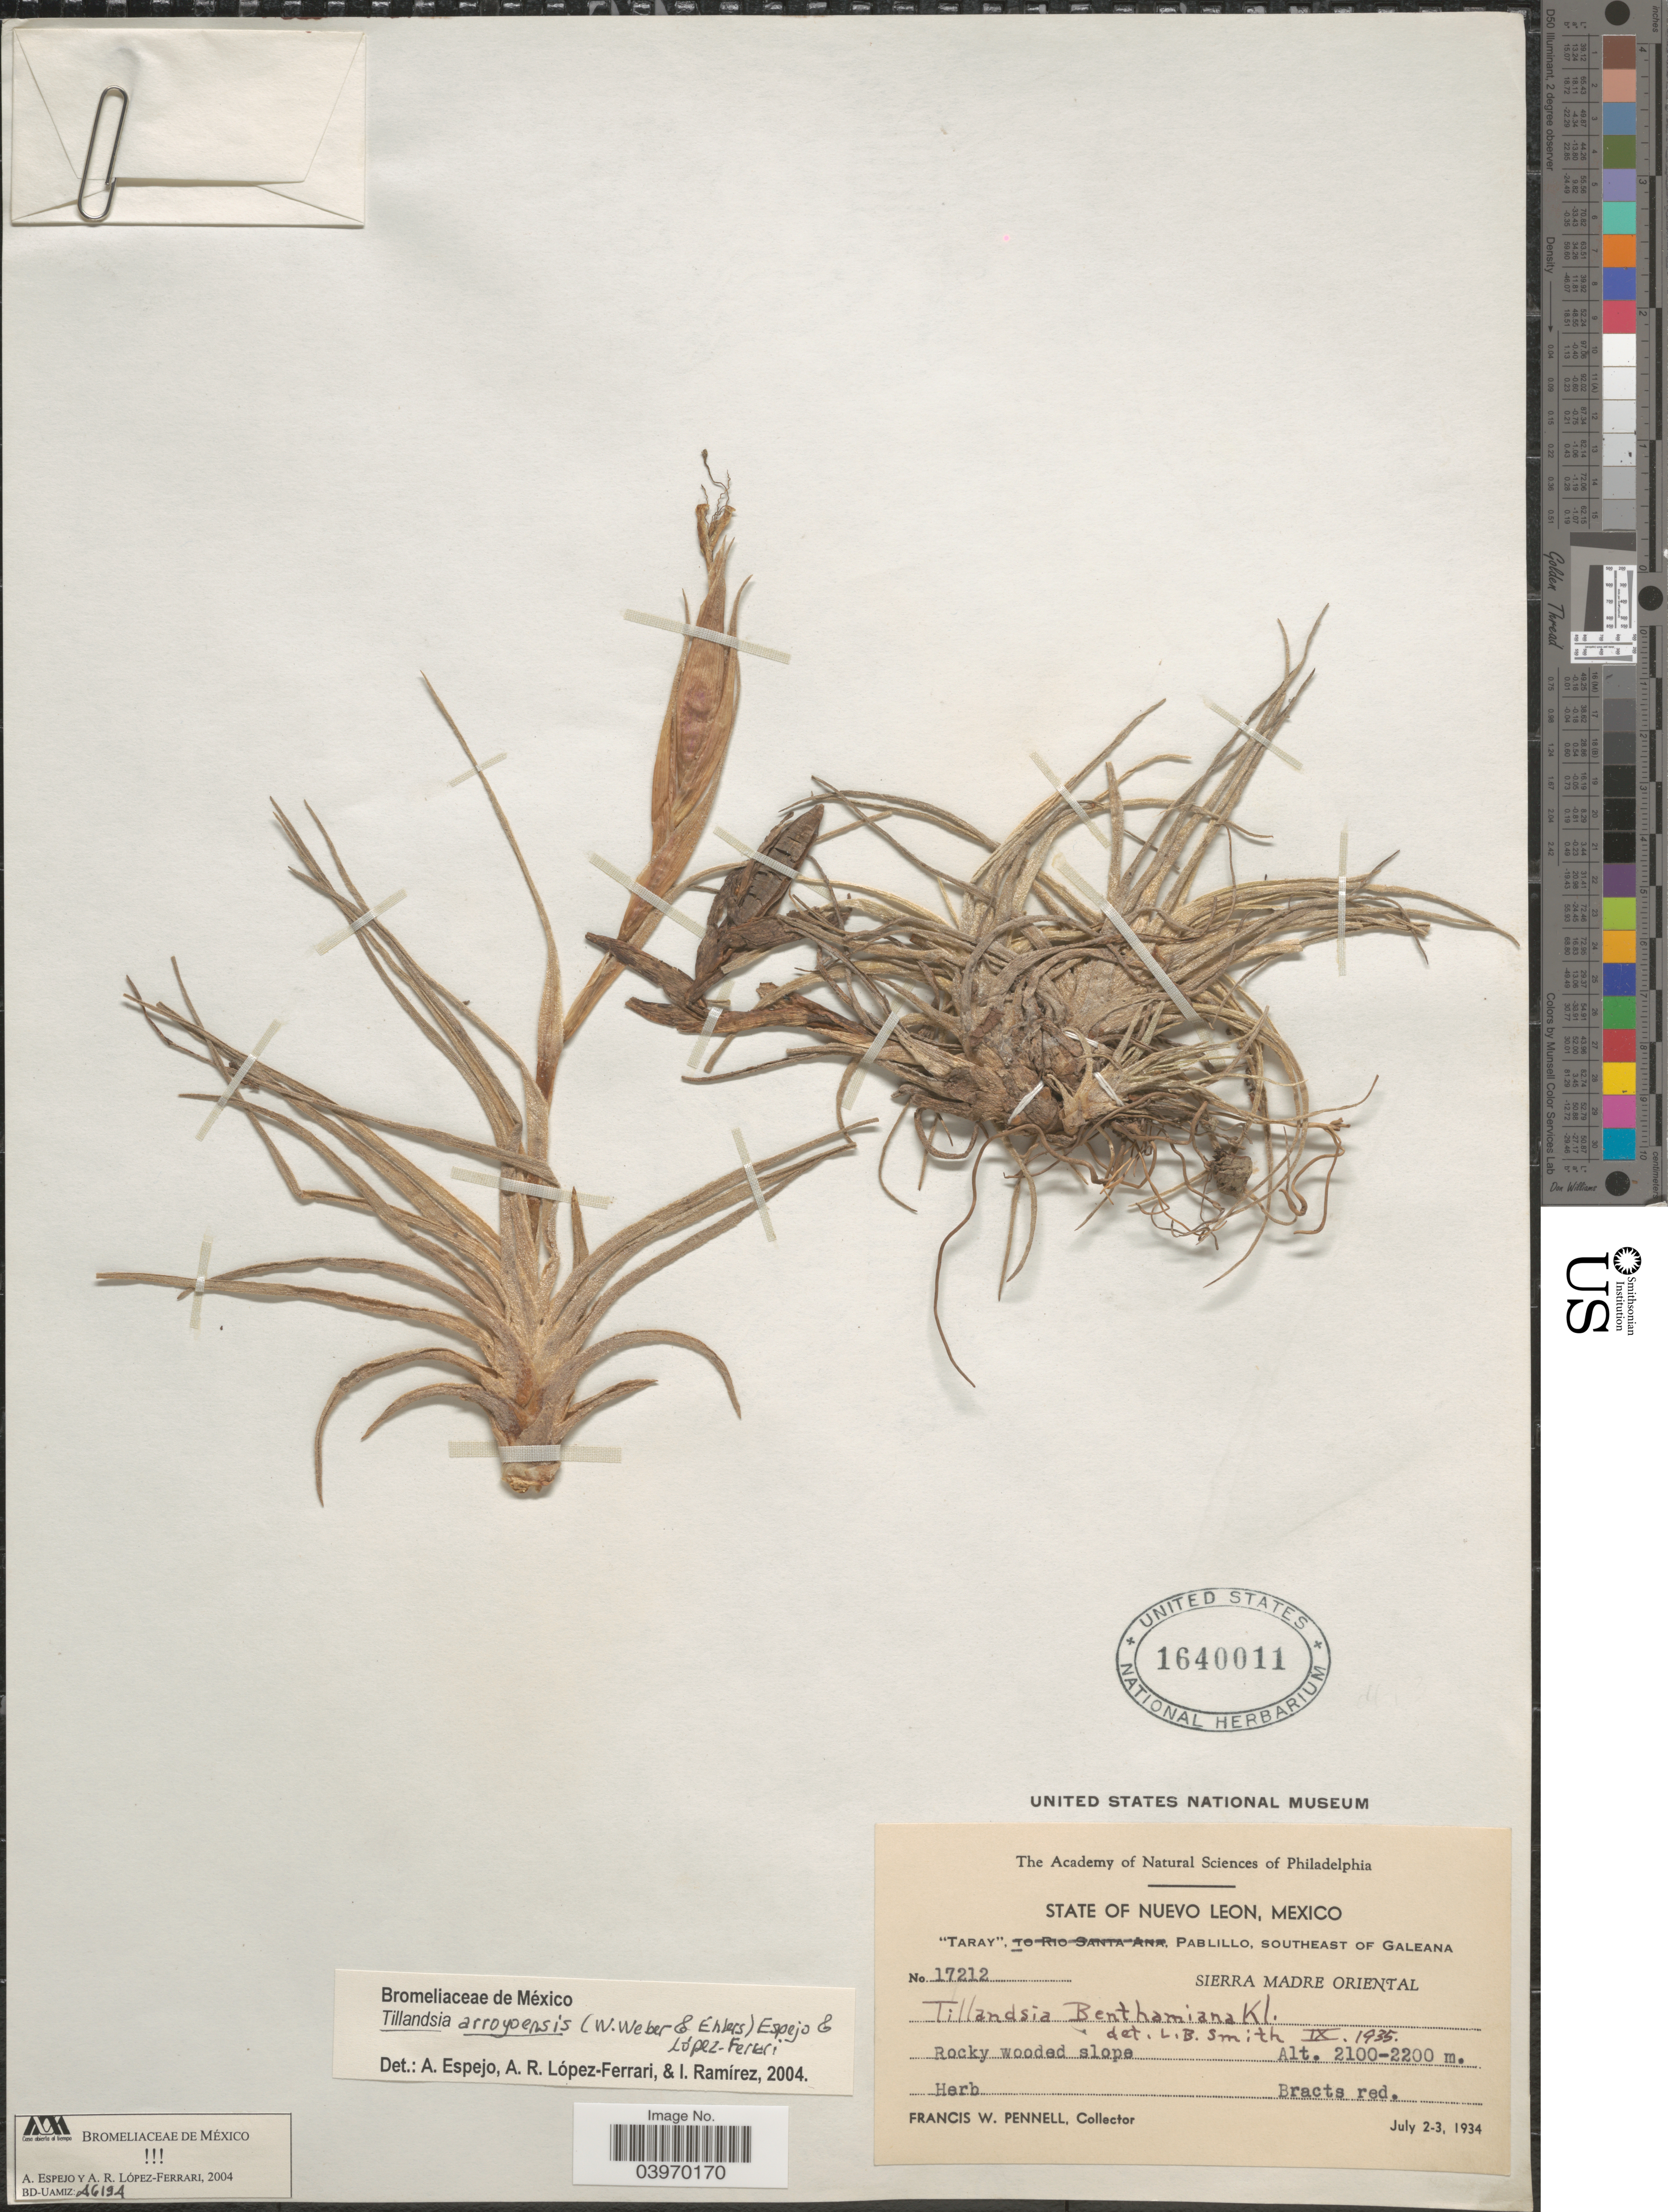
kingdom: Plantae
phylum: Tracheophyta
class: Liliopsida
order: Poales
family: Bromeliaceae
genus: Tillandsia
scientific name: Tillandsia arroyoensis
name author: (W. Weber & Ehlers) Espejo & López-Ferr.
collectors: F. W. Pennell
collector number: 17212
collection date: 1934-07-02/1934-07-03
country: Mexico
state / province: Nuevo León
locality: Taray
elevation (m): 2100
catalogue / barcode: US 1640011